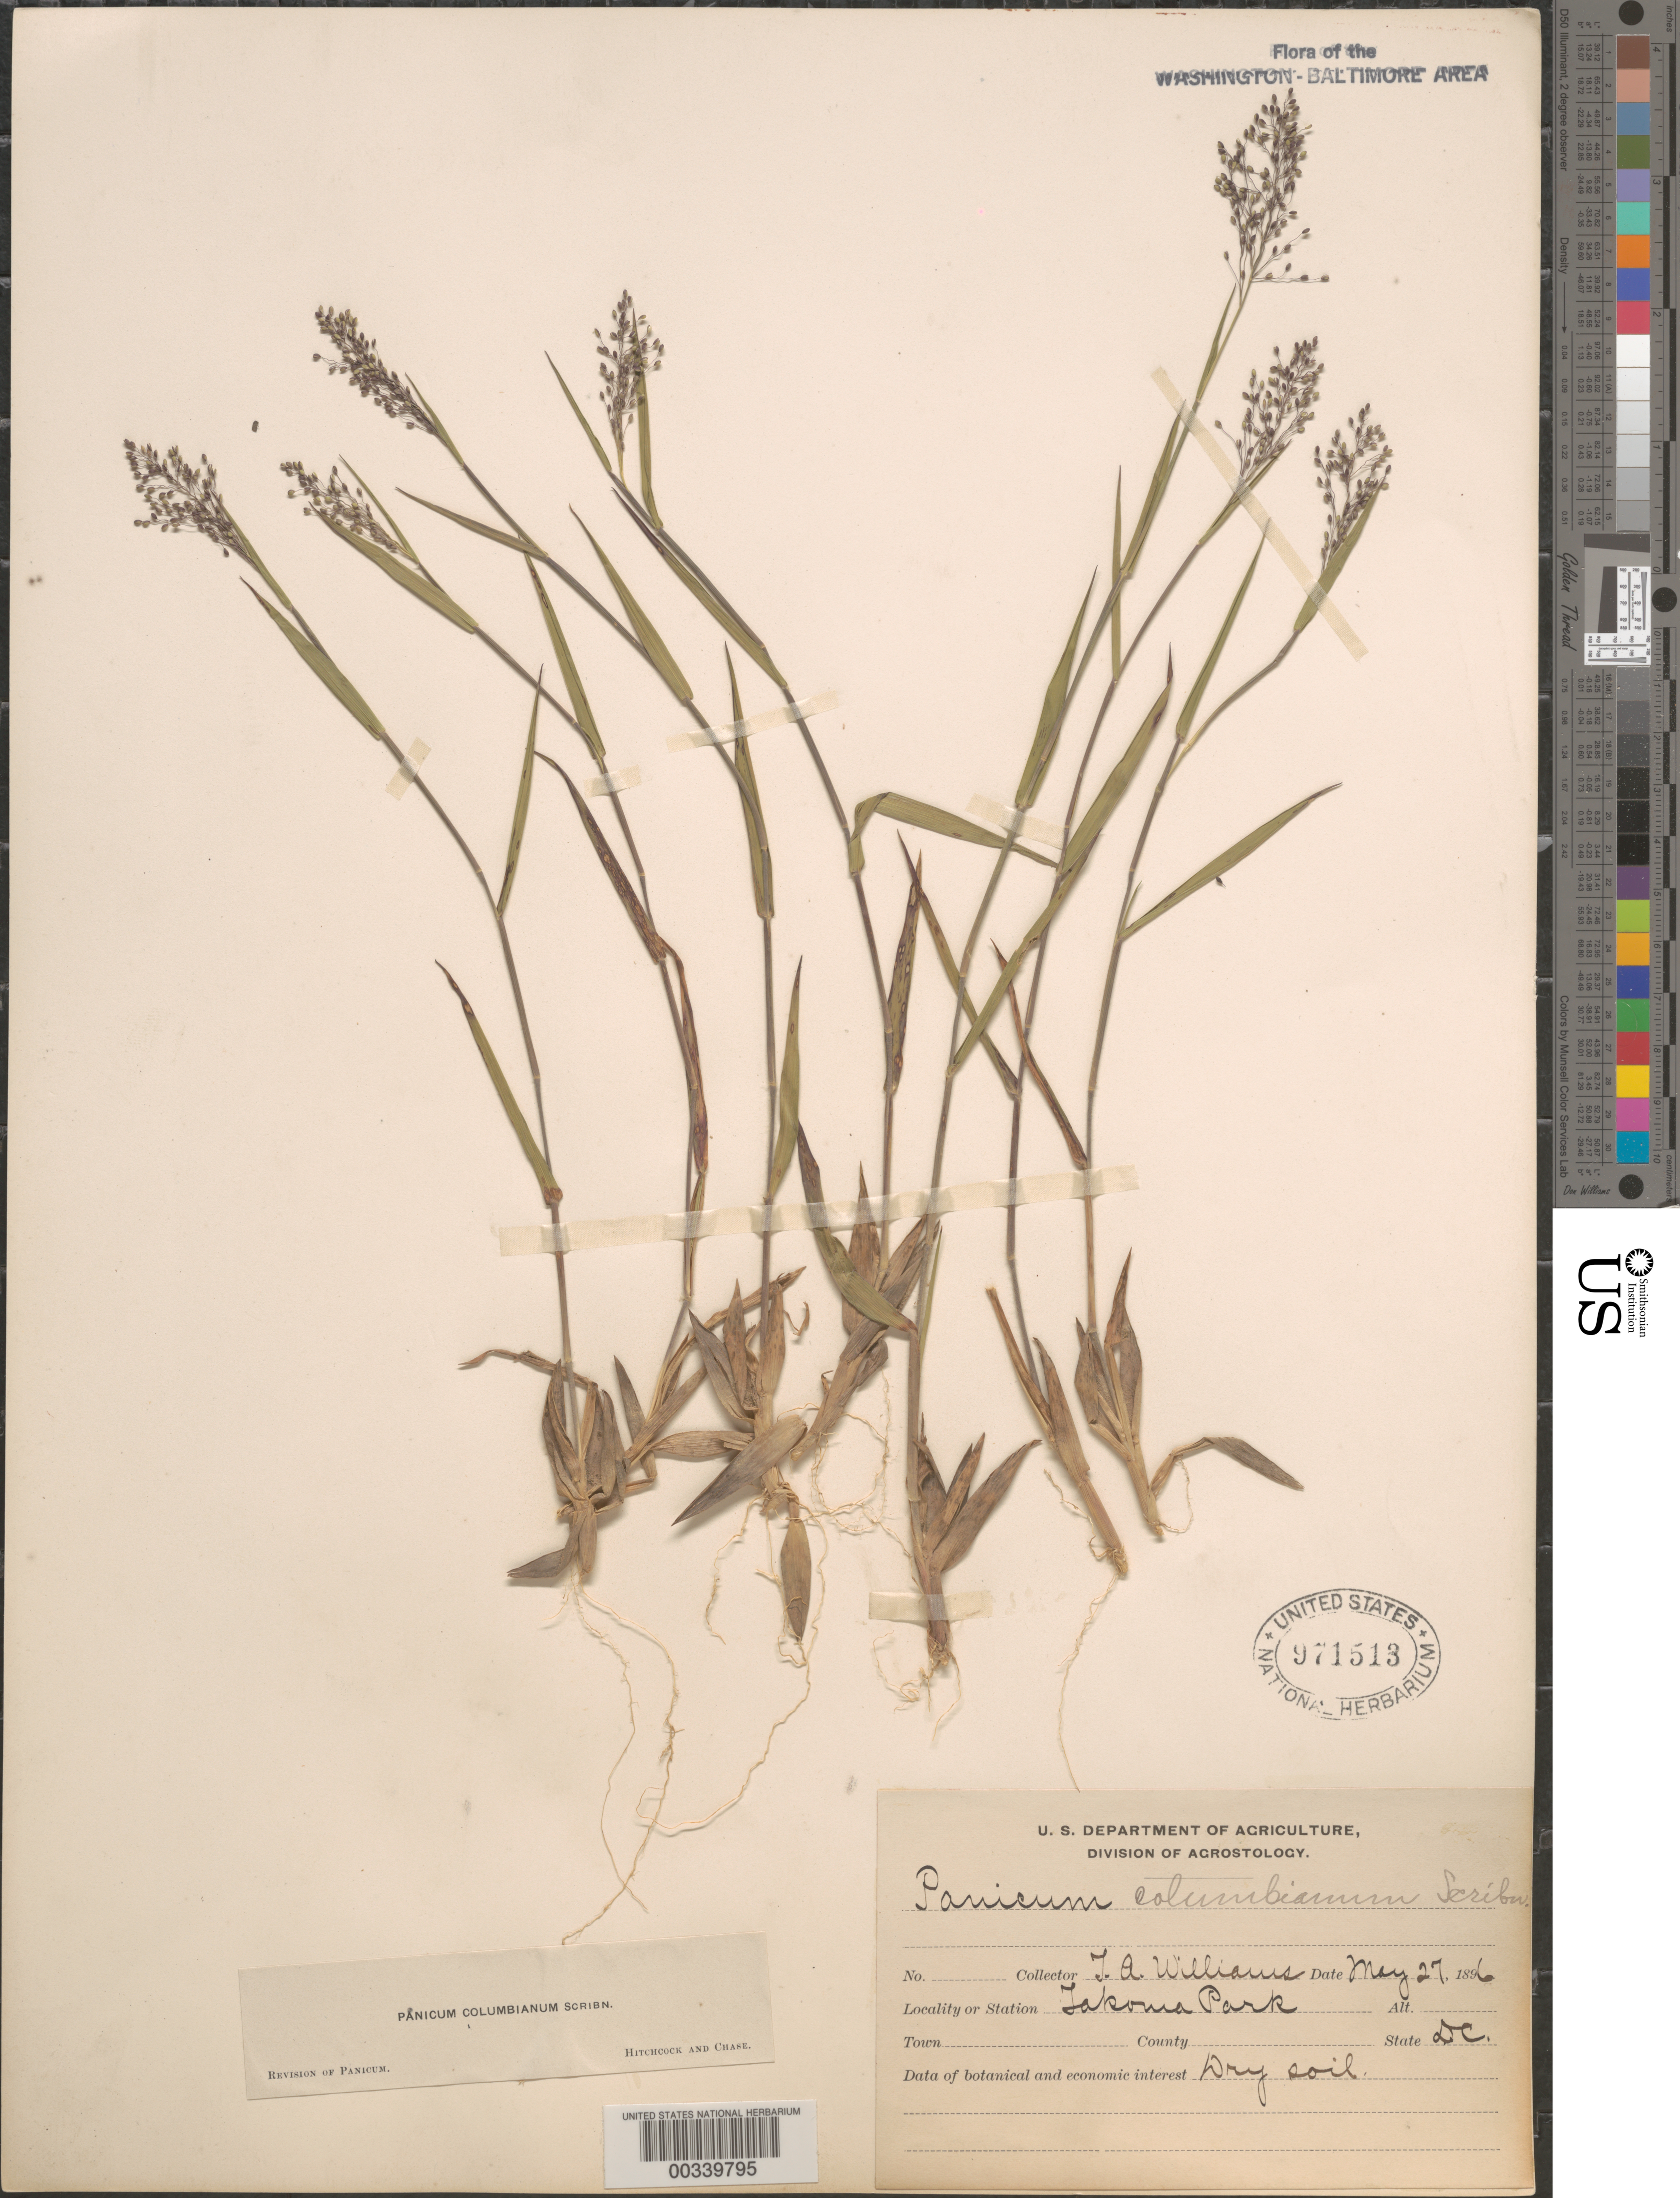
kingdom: Plantae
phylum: Tracheophyta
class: Liliopsida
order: Poales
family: Poaceae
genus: Dichanthelium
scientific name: Dichanthelium sabulorum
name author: (Lam.) Gould & C.A. Clark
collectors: T. A. Williams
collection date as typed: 27 May 1896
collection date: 1896-05-27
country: United States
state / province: District of Columbia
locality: Takoma Park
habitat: Dry soil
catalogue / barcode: US 971513